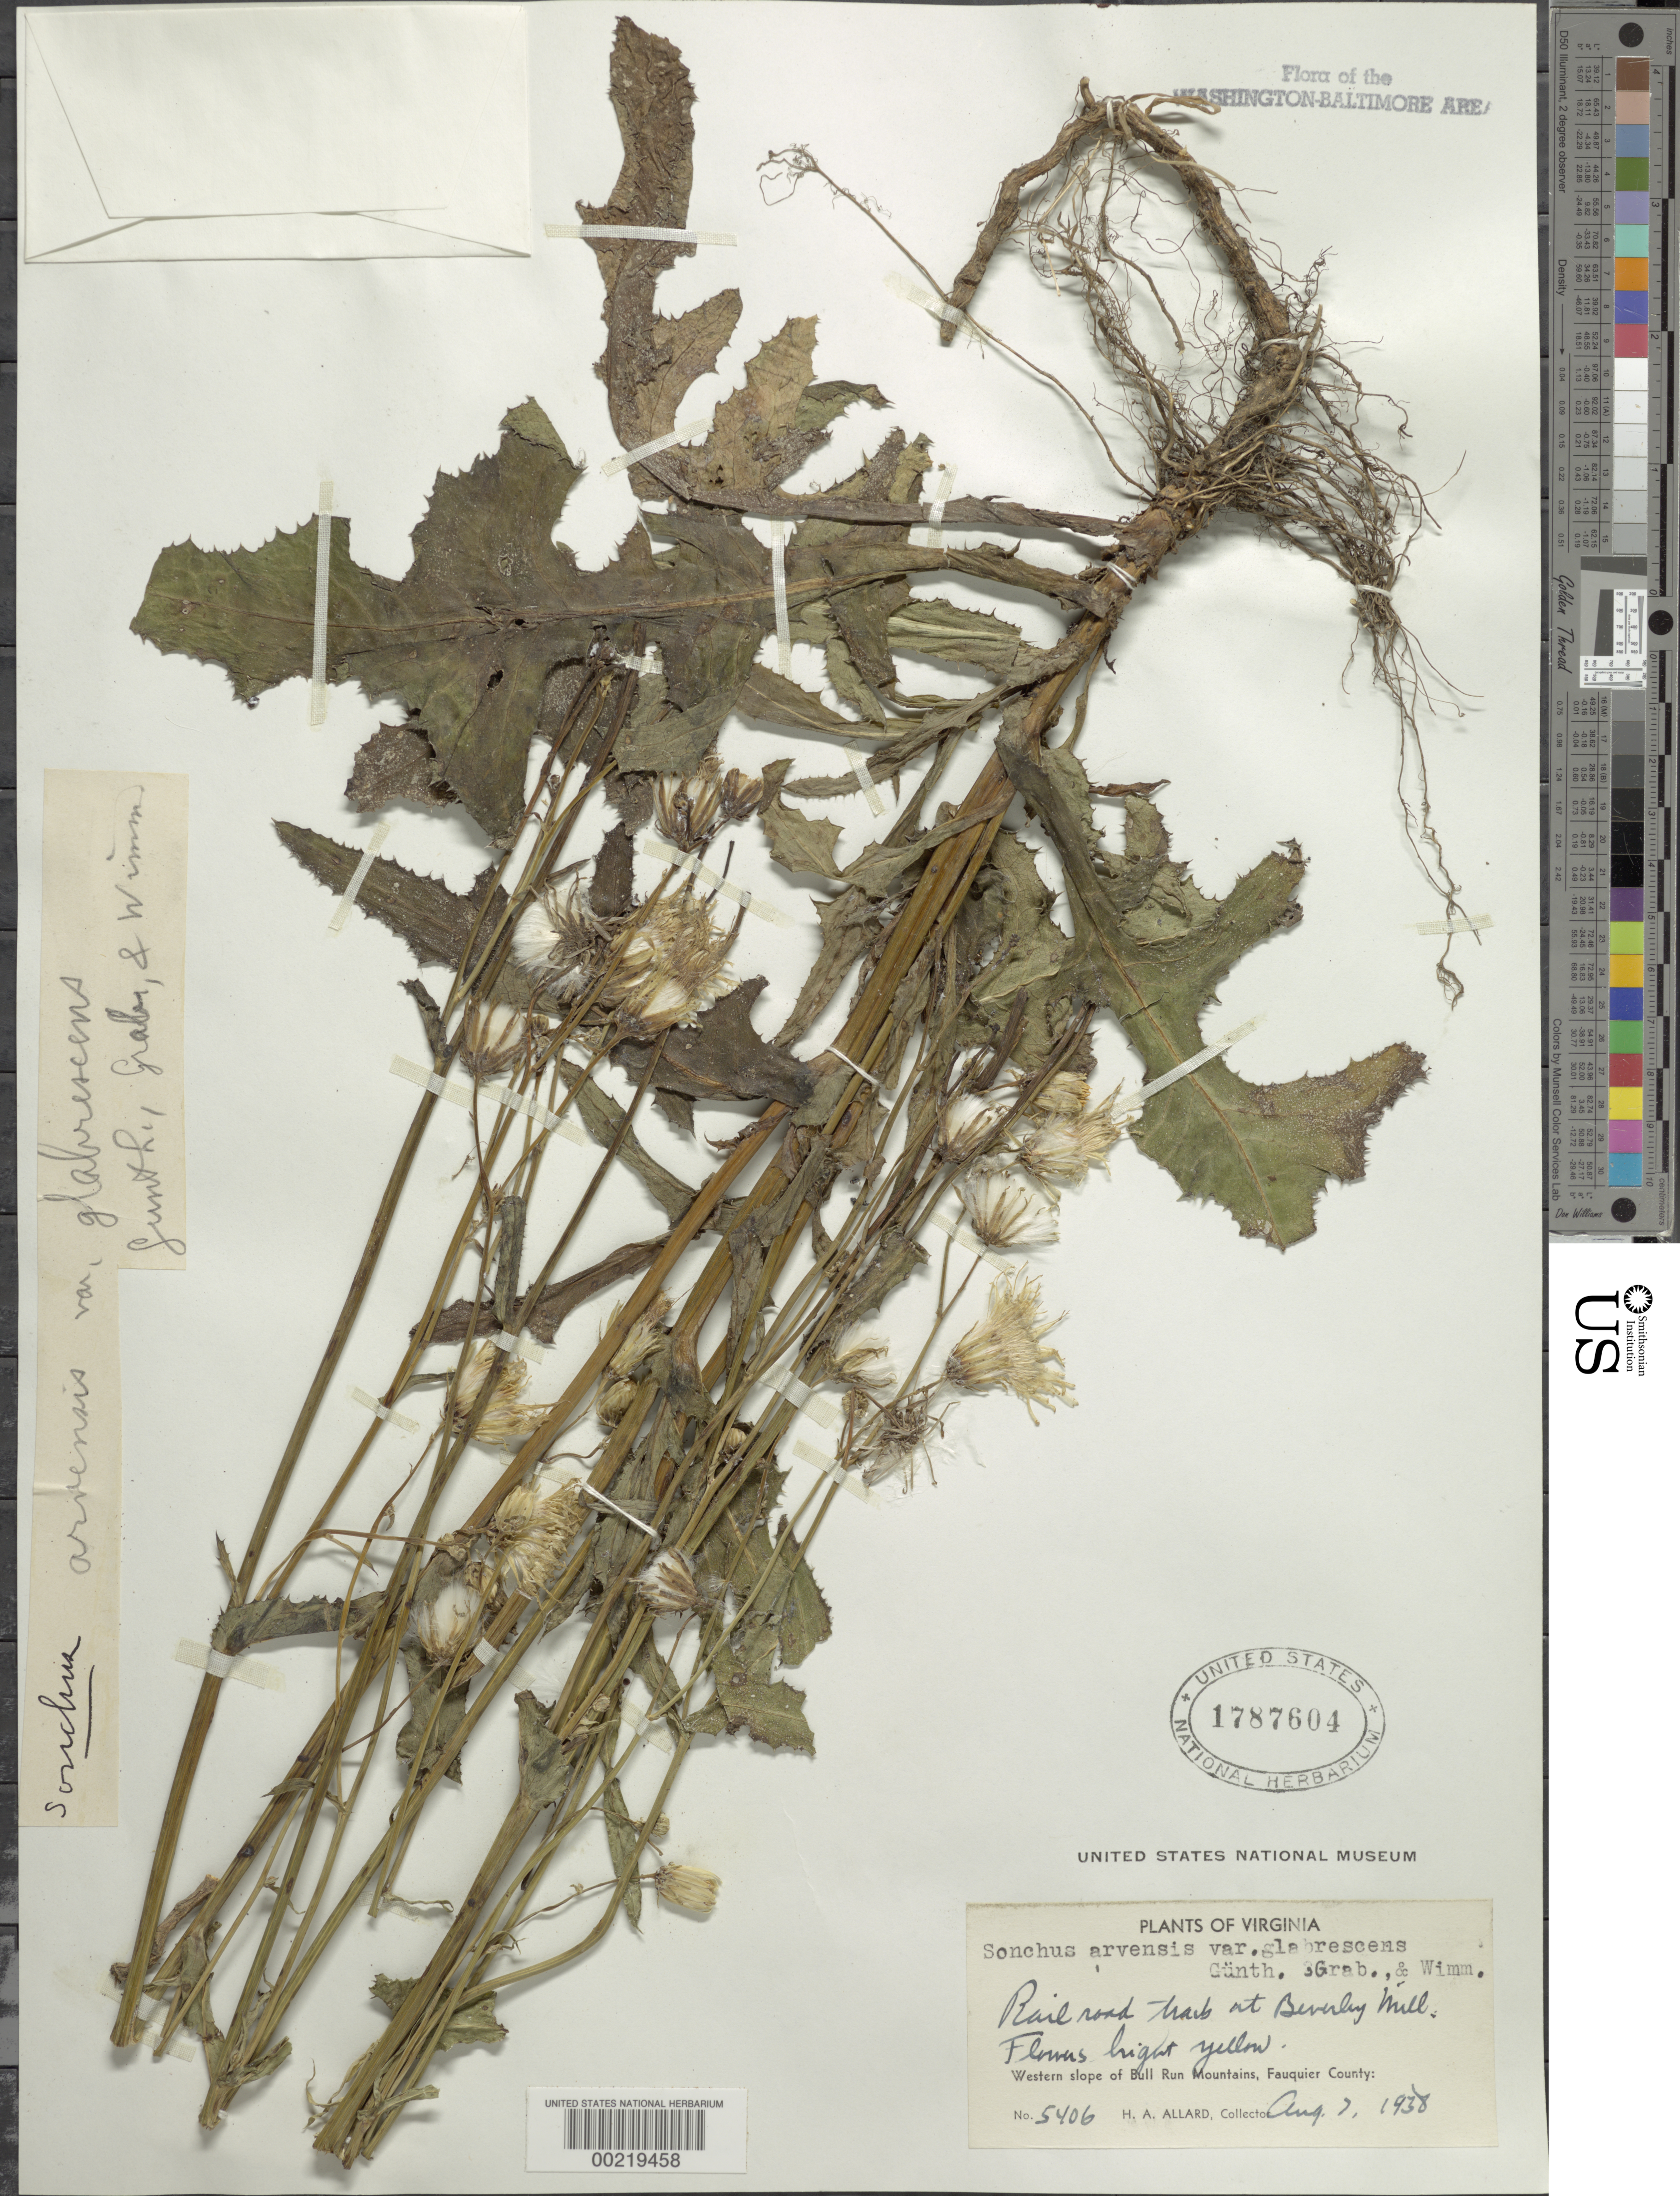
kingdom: Plantae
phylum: Tracheophyta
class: Magnoliopsida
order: Asterales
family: Asteraceae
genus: Sonchus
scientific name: Sonchus arvensis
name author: L.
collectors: H. A. Allard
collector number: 5406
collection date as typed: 07 Aug 1938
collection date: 1938-08-07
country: United States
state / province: Virginia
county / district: Fauquier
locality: Beverley Mill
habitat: Railroad track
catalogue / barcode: US 1787604